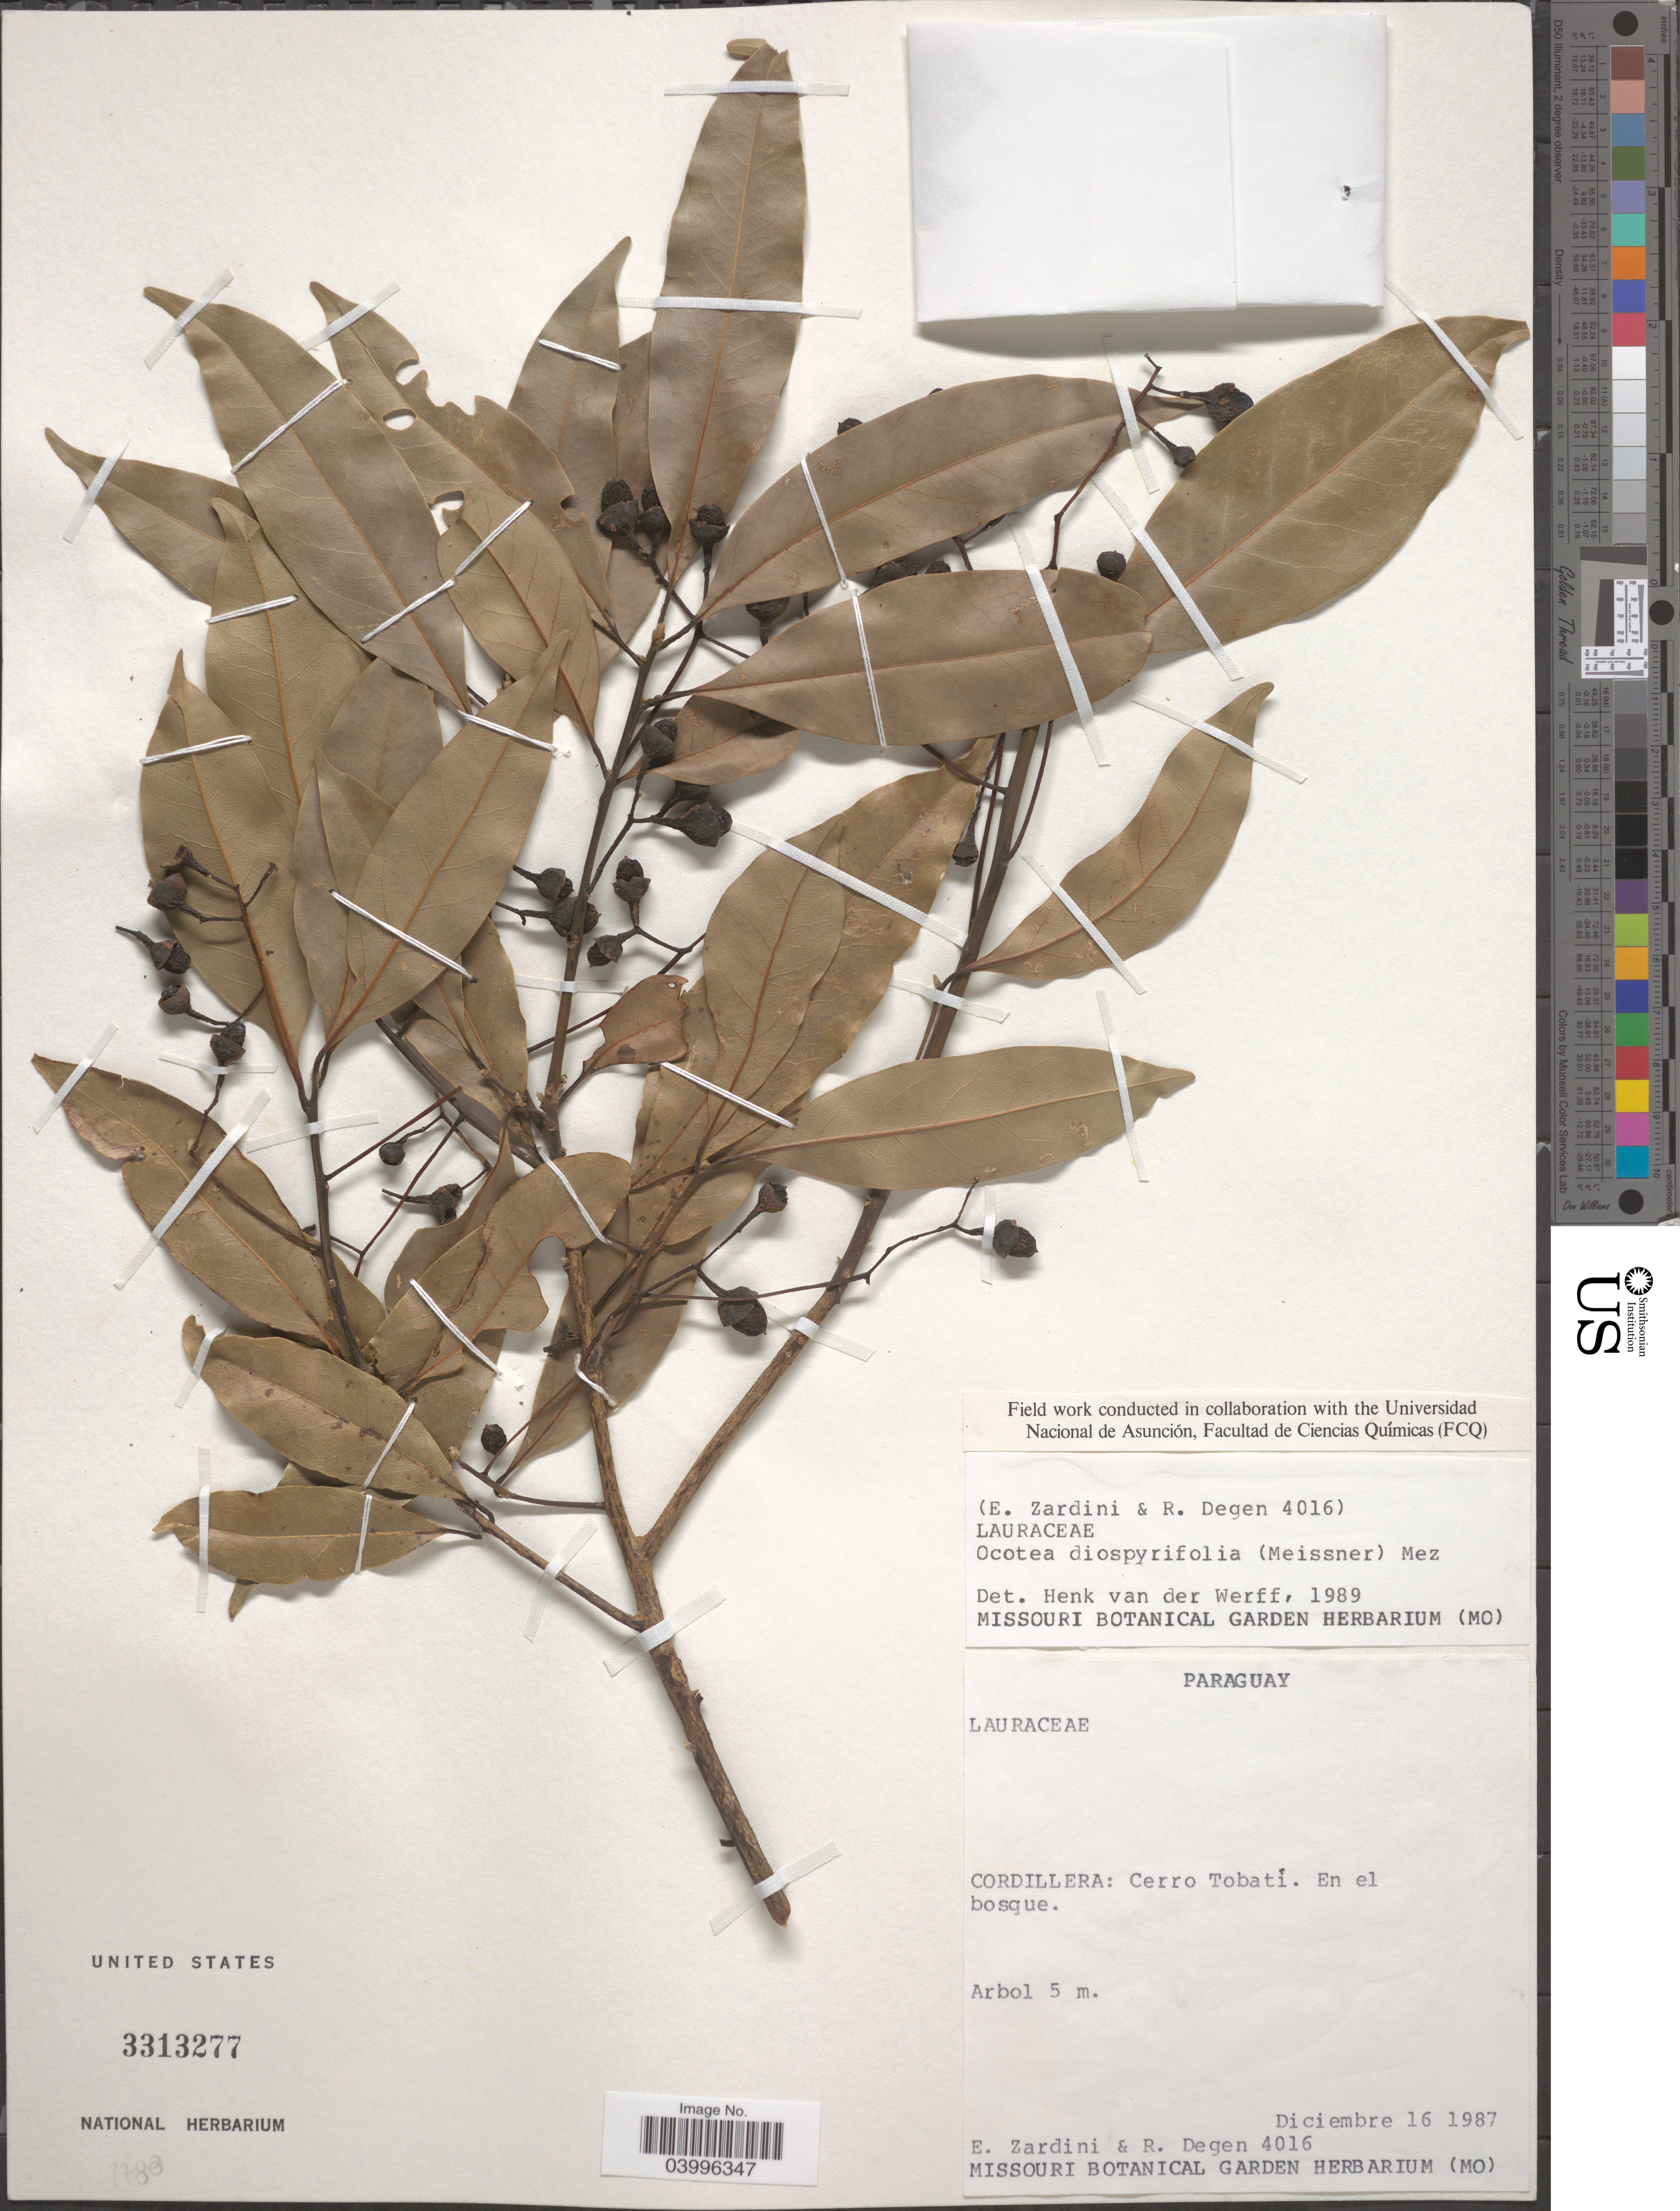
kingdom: Plantae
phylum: Tracheophyta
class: Magnoliopsida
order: Laurales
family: Lauraceae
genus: Ocotea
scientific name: Ocotea diospyrifolia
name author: (Meisn.) Mez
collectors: E. Zardini & R. Degen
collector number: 4016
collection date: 1987-12-16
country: Paraguay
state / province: Cordillera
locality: Cordillera: Cerro Tobati. En el bosque.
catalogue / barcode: US 3313277